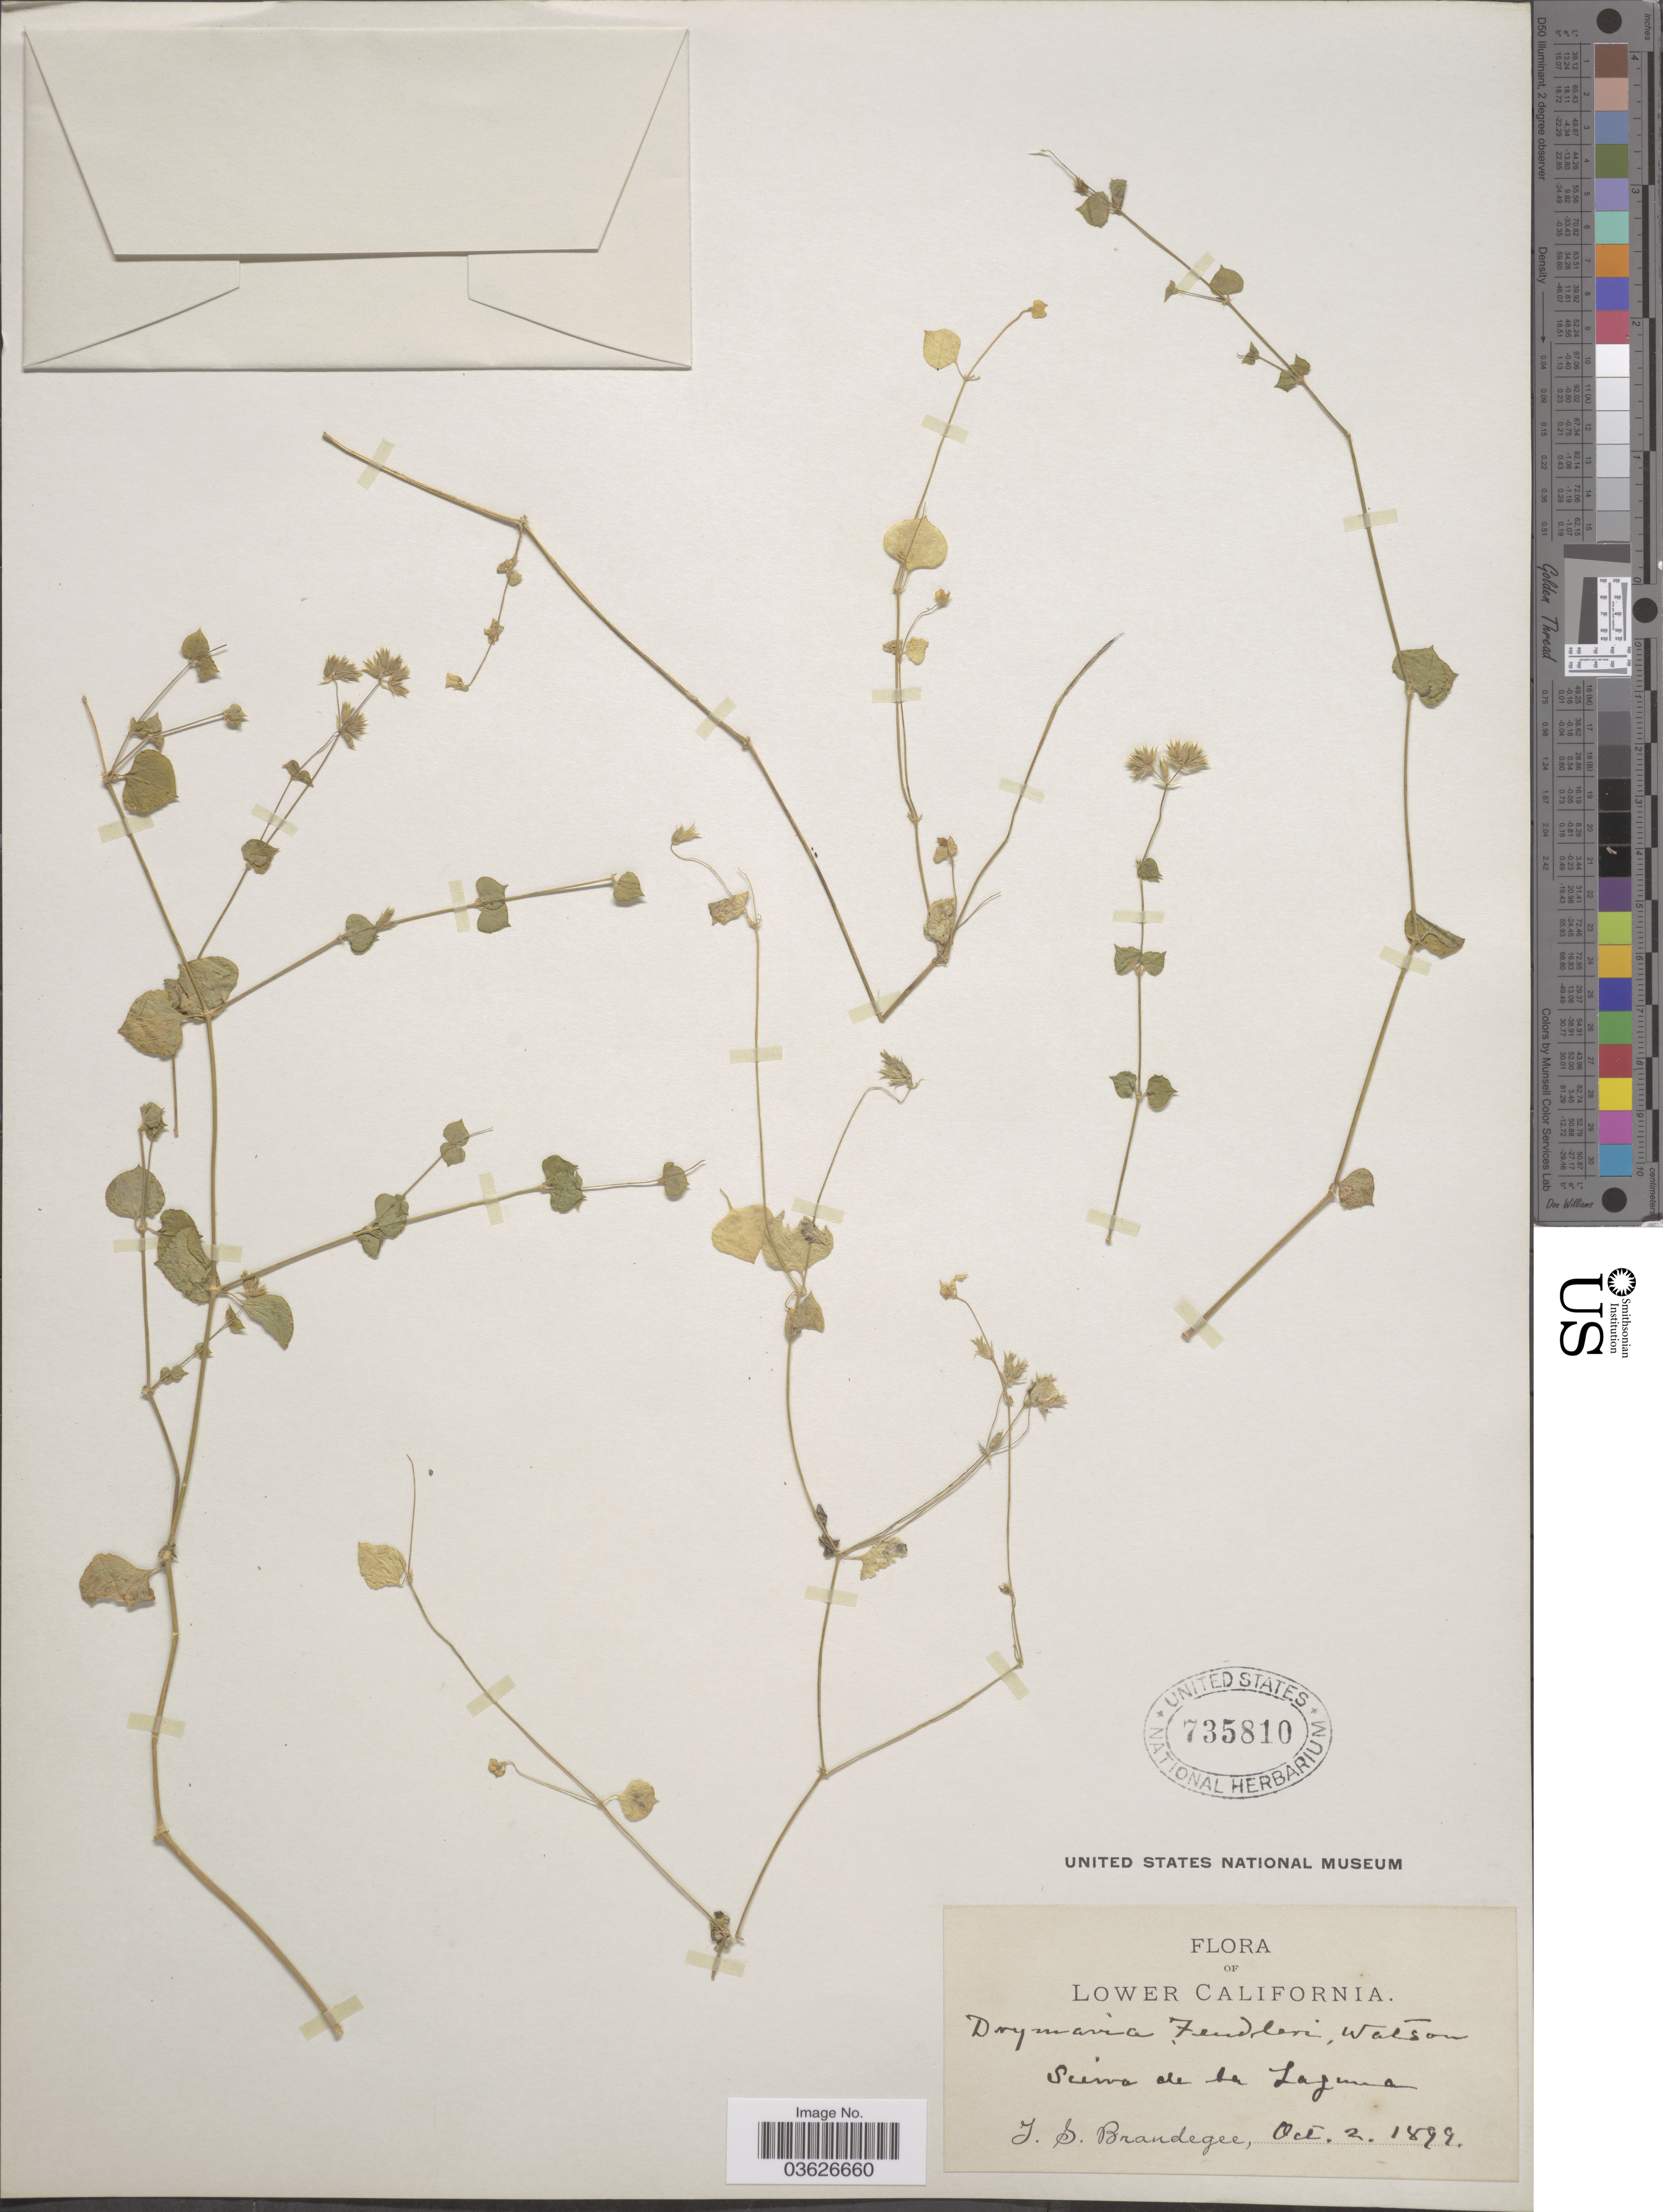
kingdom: Plantae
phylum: Tracheophyta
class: Magnoliopsida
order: Caryophyllales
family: Caryophyllaceae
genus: Drymaria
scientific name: Drymaria glandulosa var. perennis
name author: (M.E. Jones) Fosberg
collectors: T. S. Brandegee (herbarium)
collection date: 1899-10-02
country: Mexico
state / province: Baja California Sur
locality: Lower California. Sierra de la Laguna.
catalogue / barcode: US 735810